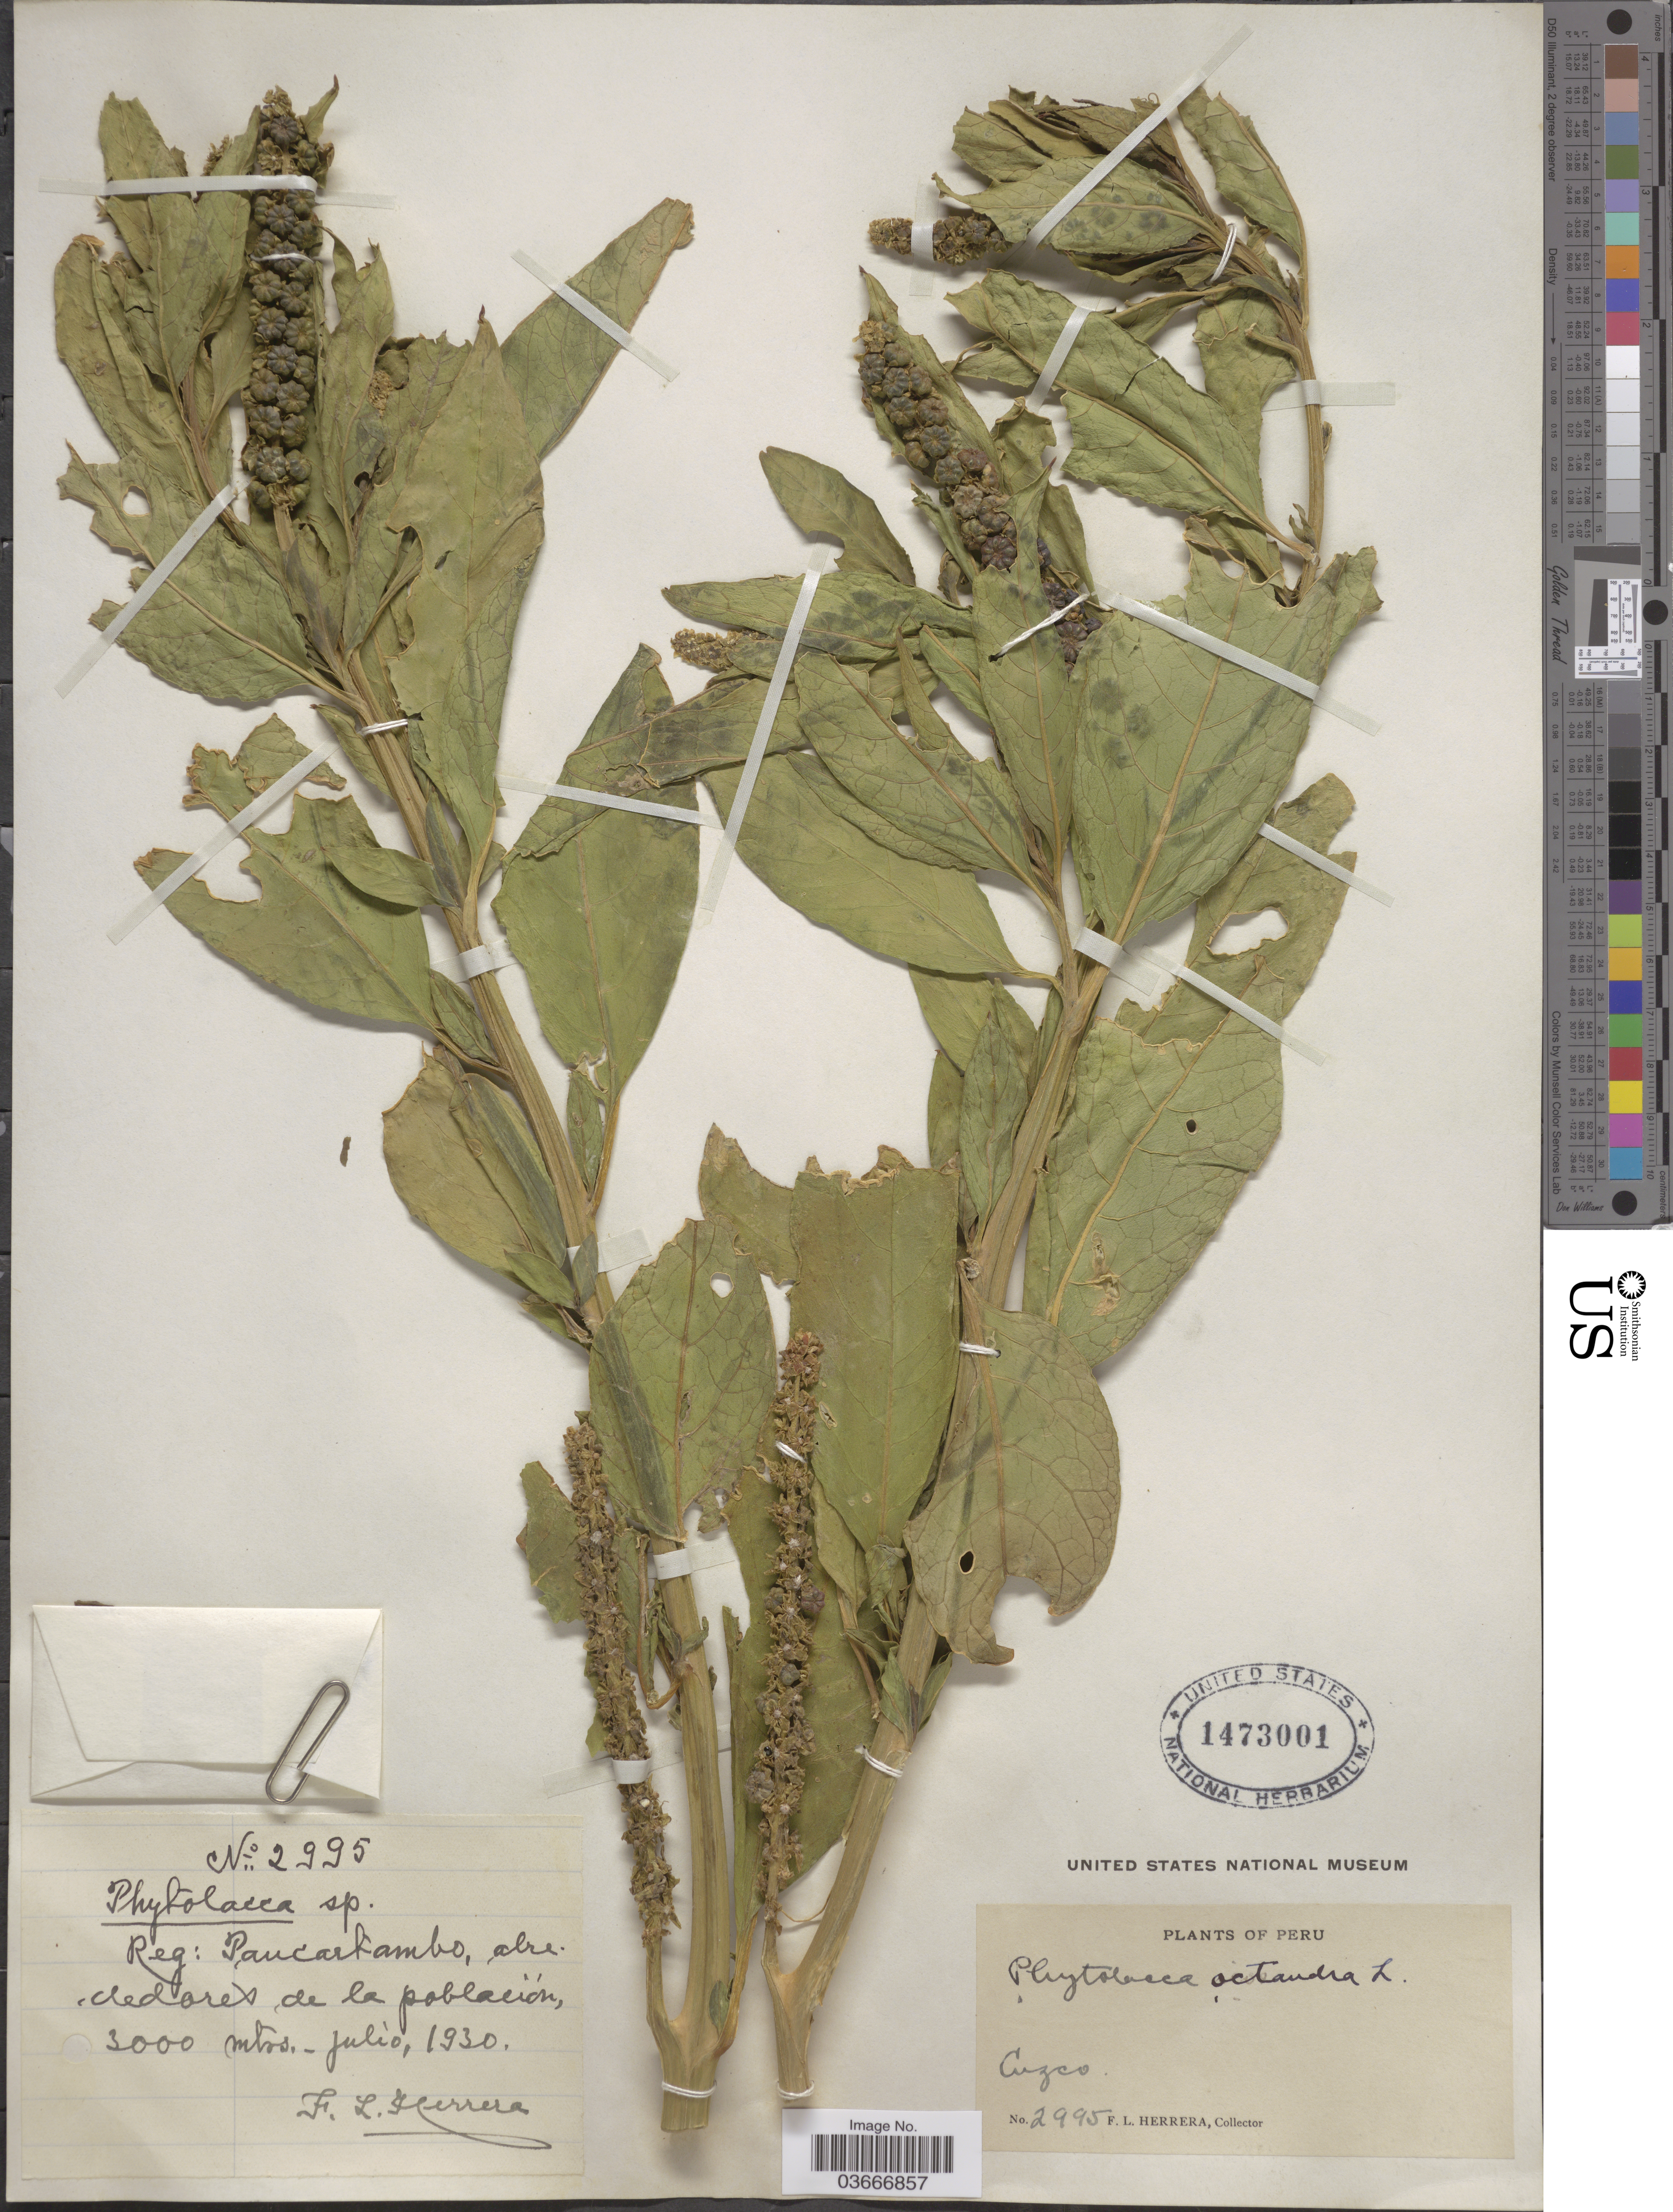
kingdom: Plantae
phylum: Tracheophyta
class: Magnoliopsida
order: Caryophyllales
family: Phytolaccaceae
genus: Phytolacca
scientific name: Phytolacca icosandra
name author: L.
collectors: J. L. Herrera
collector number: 2995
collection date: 1930-07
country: Peru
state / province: Cusco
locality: Cuzco. Reg: Paucartambo, alrededores de la población.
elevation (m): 3000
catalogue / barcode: US 1473001